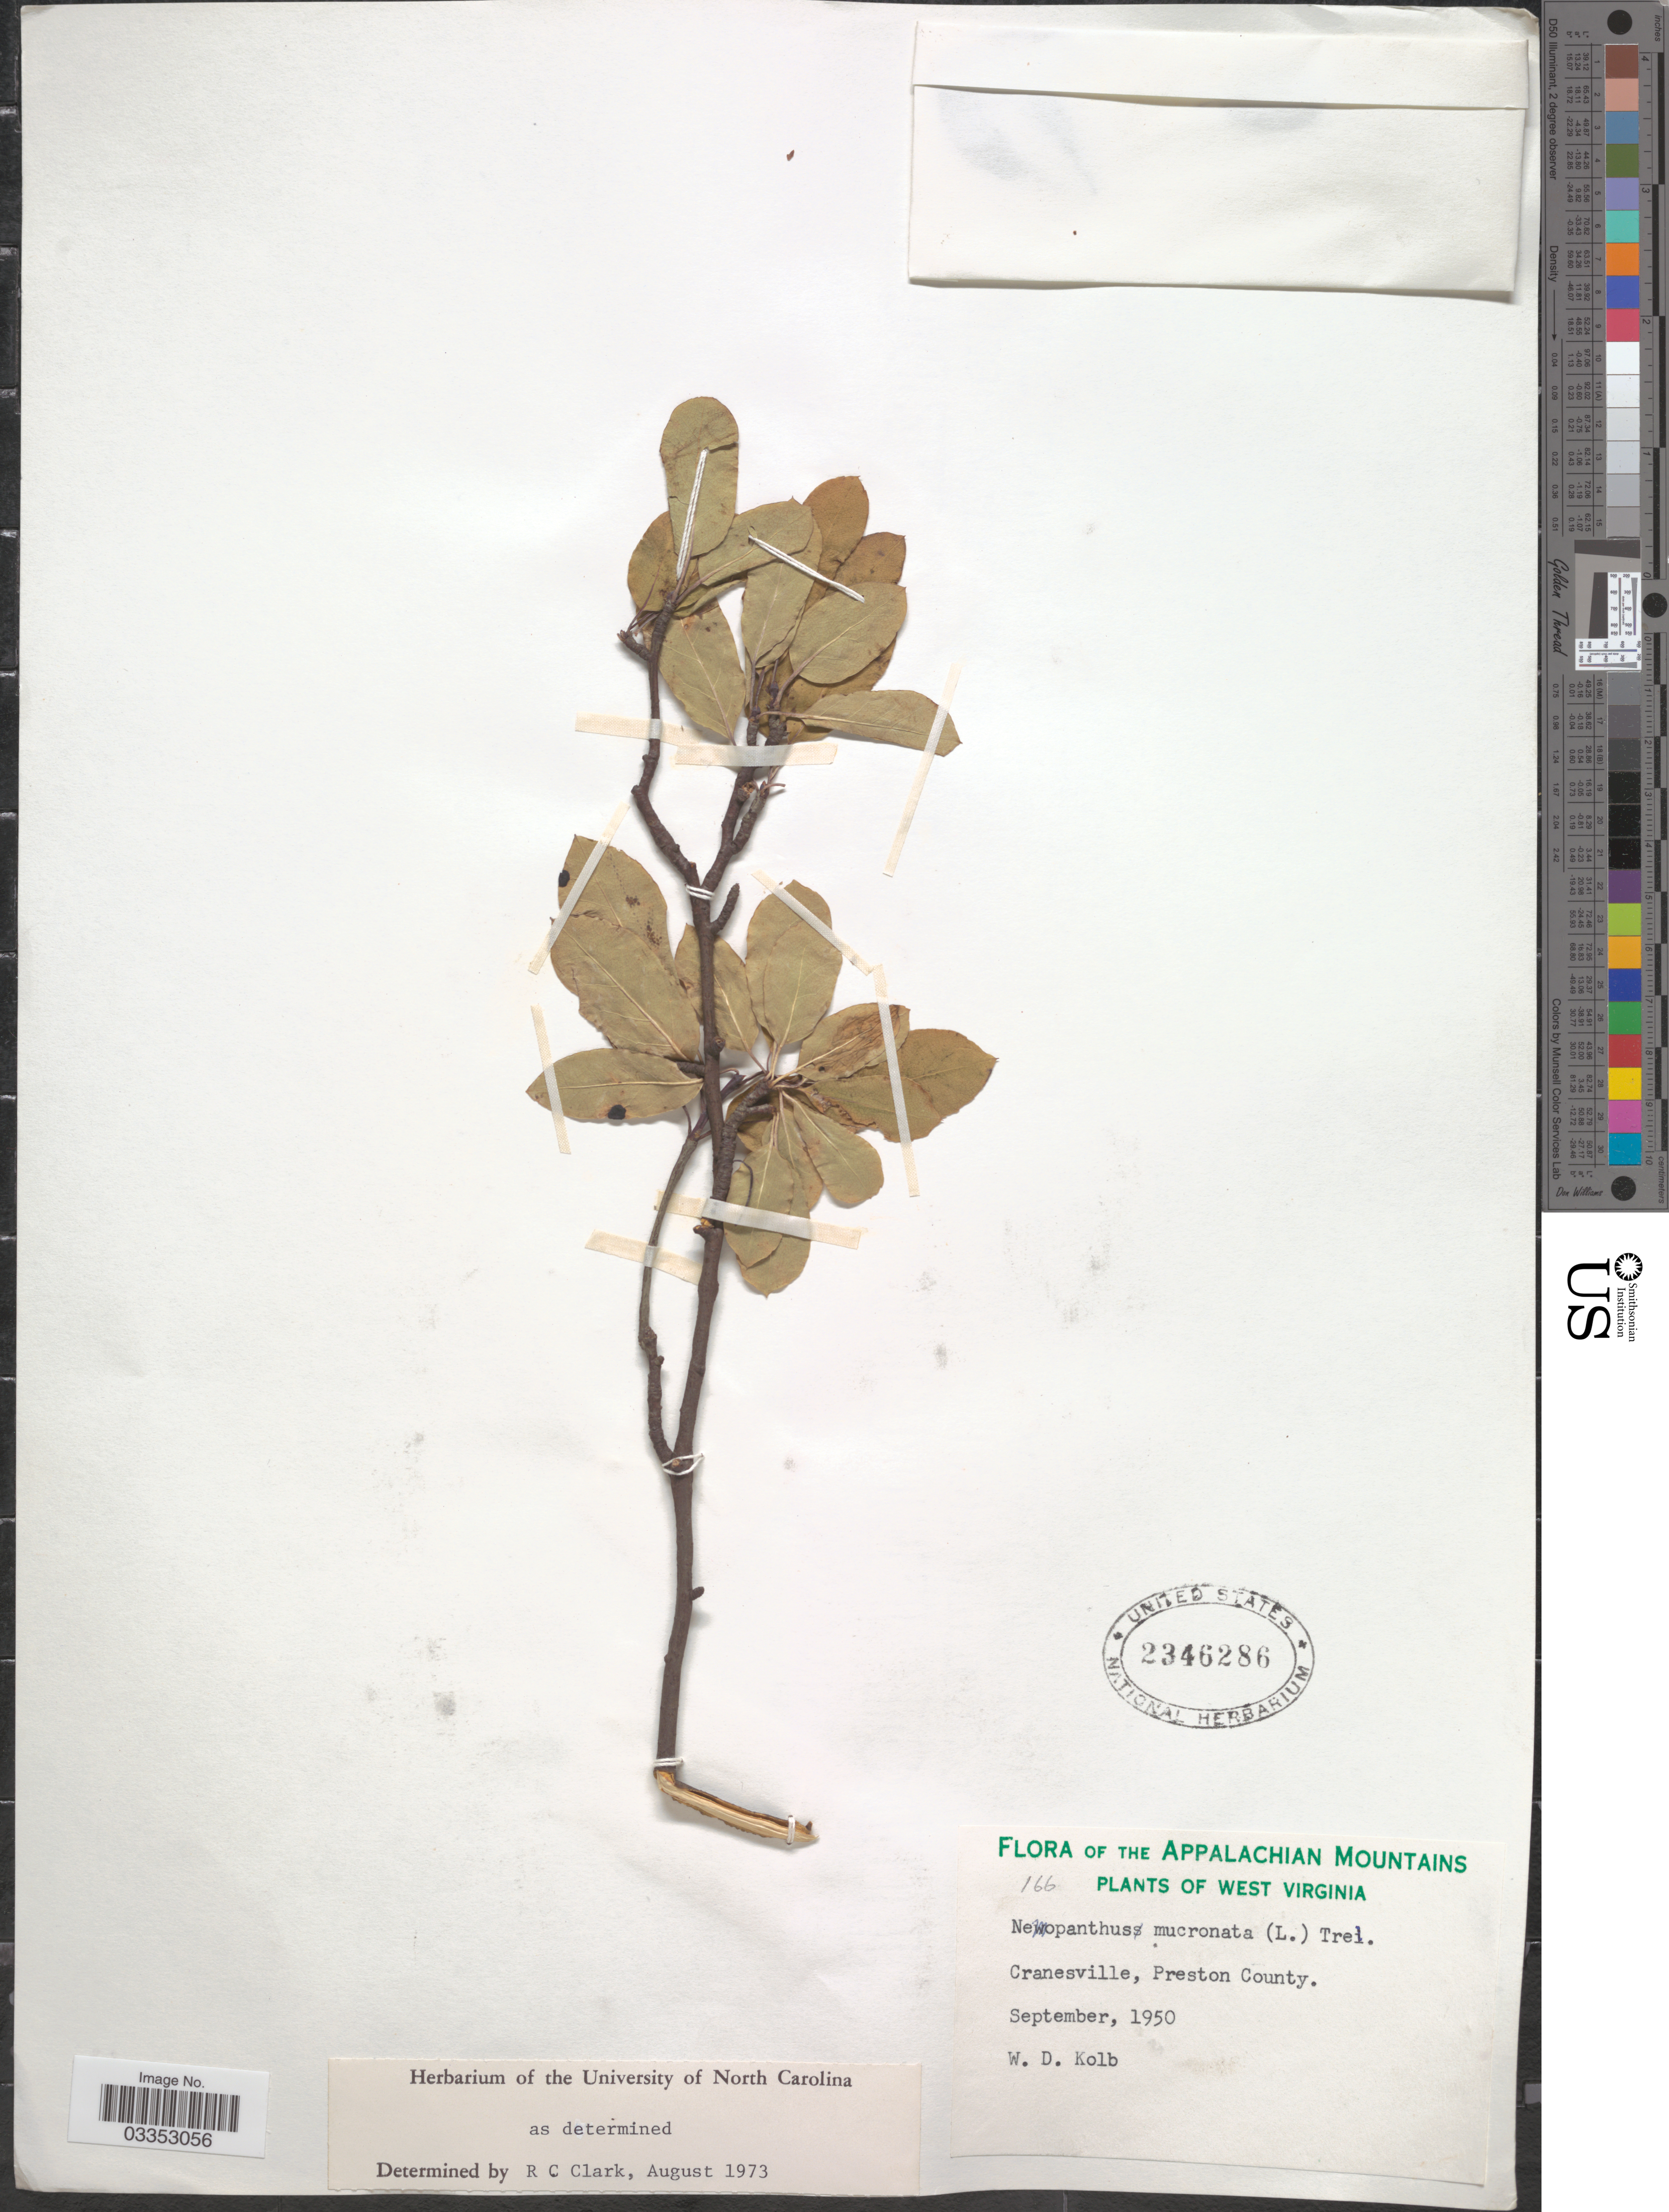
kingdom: Plantae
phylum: Tracheophyta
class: Magnoliopsida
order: Aquifoliales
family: Aquifoliaceae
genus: Nemopanthus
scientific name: Nemopanthus mucronatus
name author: (L.) Trel.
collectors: W. Kolb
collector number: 166?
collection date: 1950-09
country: United States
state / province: West Virginia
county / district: Preston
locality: Appalachian Mountains. Cranesvillem Preston County.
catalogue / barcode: US 2346286